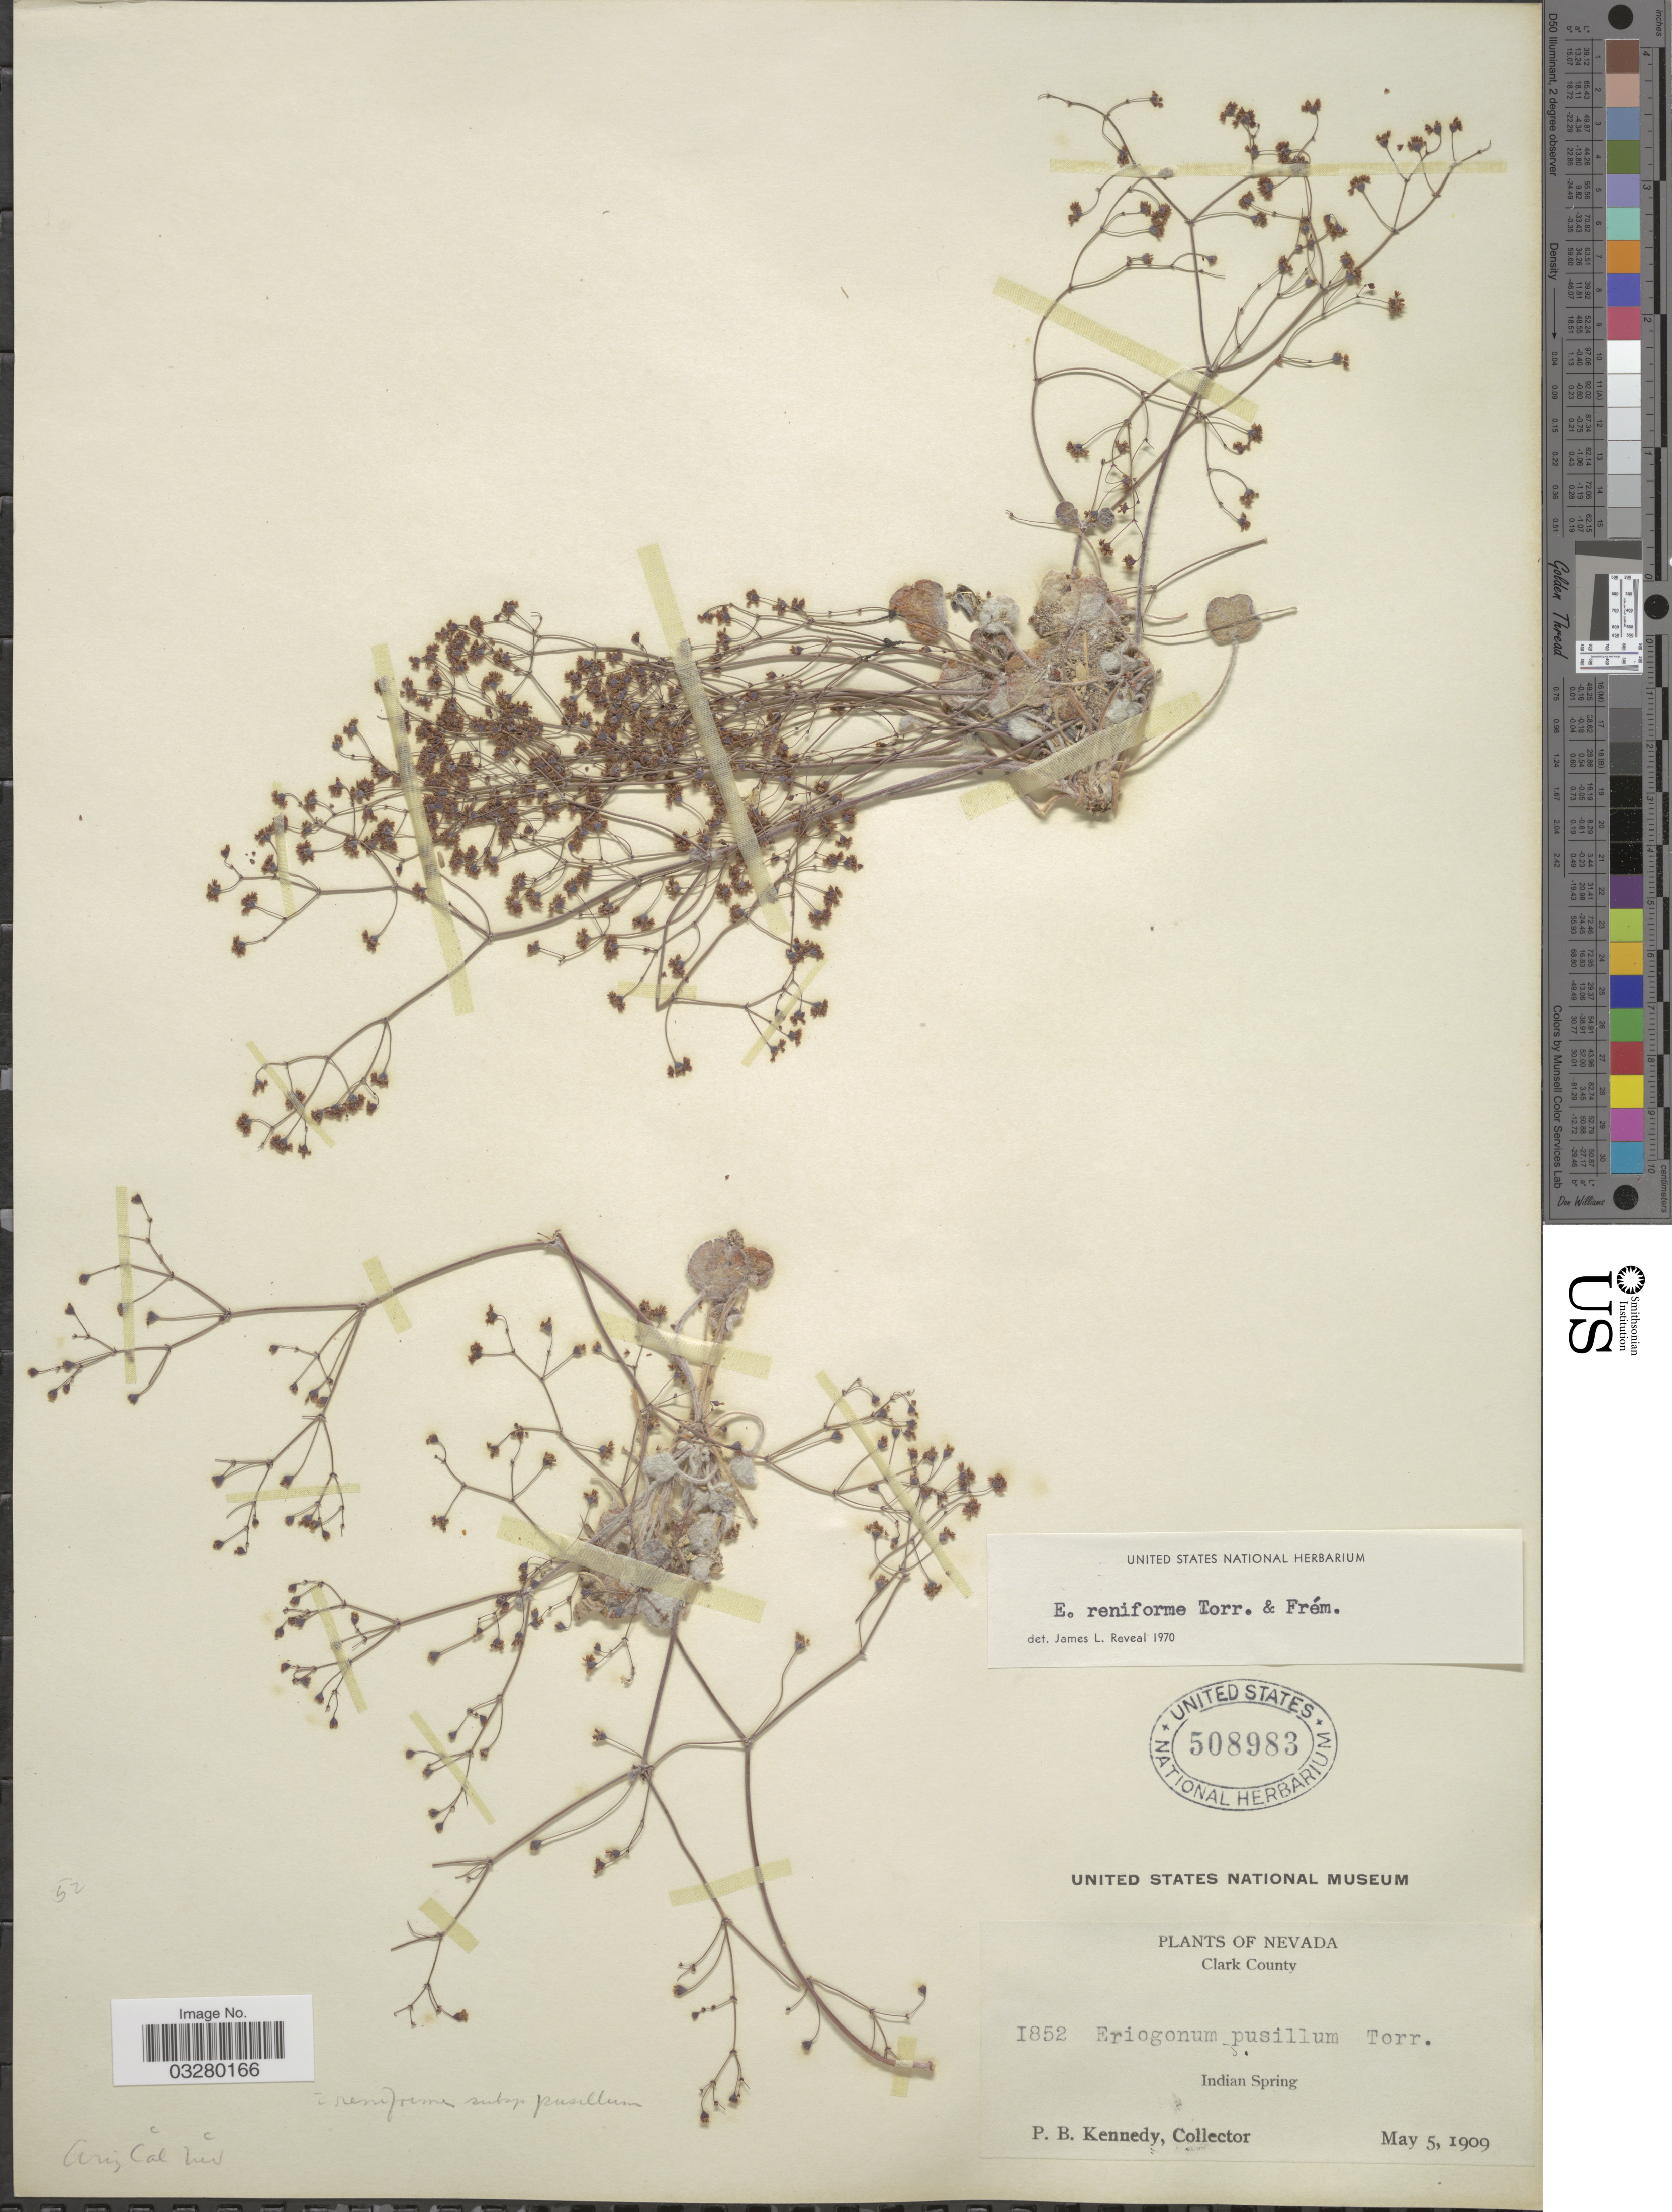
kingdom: Plantae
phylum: Tracheophyta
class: Magnoliopsida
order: Caryophyllales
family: Polygonaceae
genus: Eriogonum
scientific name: Eriogonum reniforme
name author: Torr. & Frém.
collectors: P. B. Kennedy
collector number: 1852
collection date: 1909-05-05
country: United States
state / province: Nevada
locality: Clark County. Indian Spring.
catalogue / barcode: US 508983